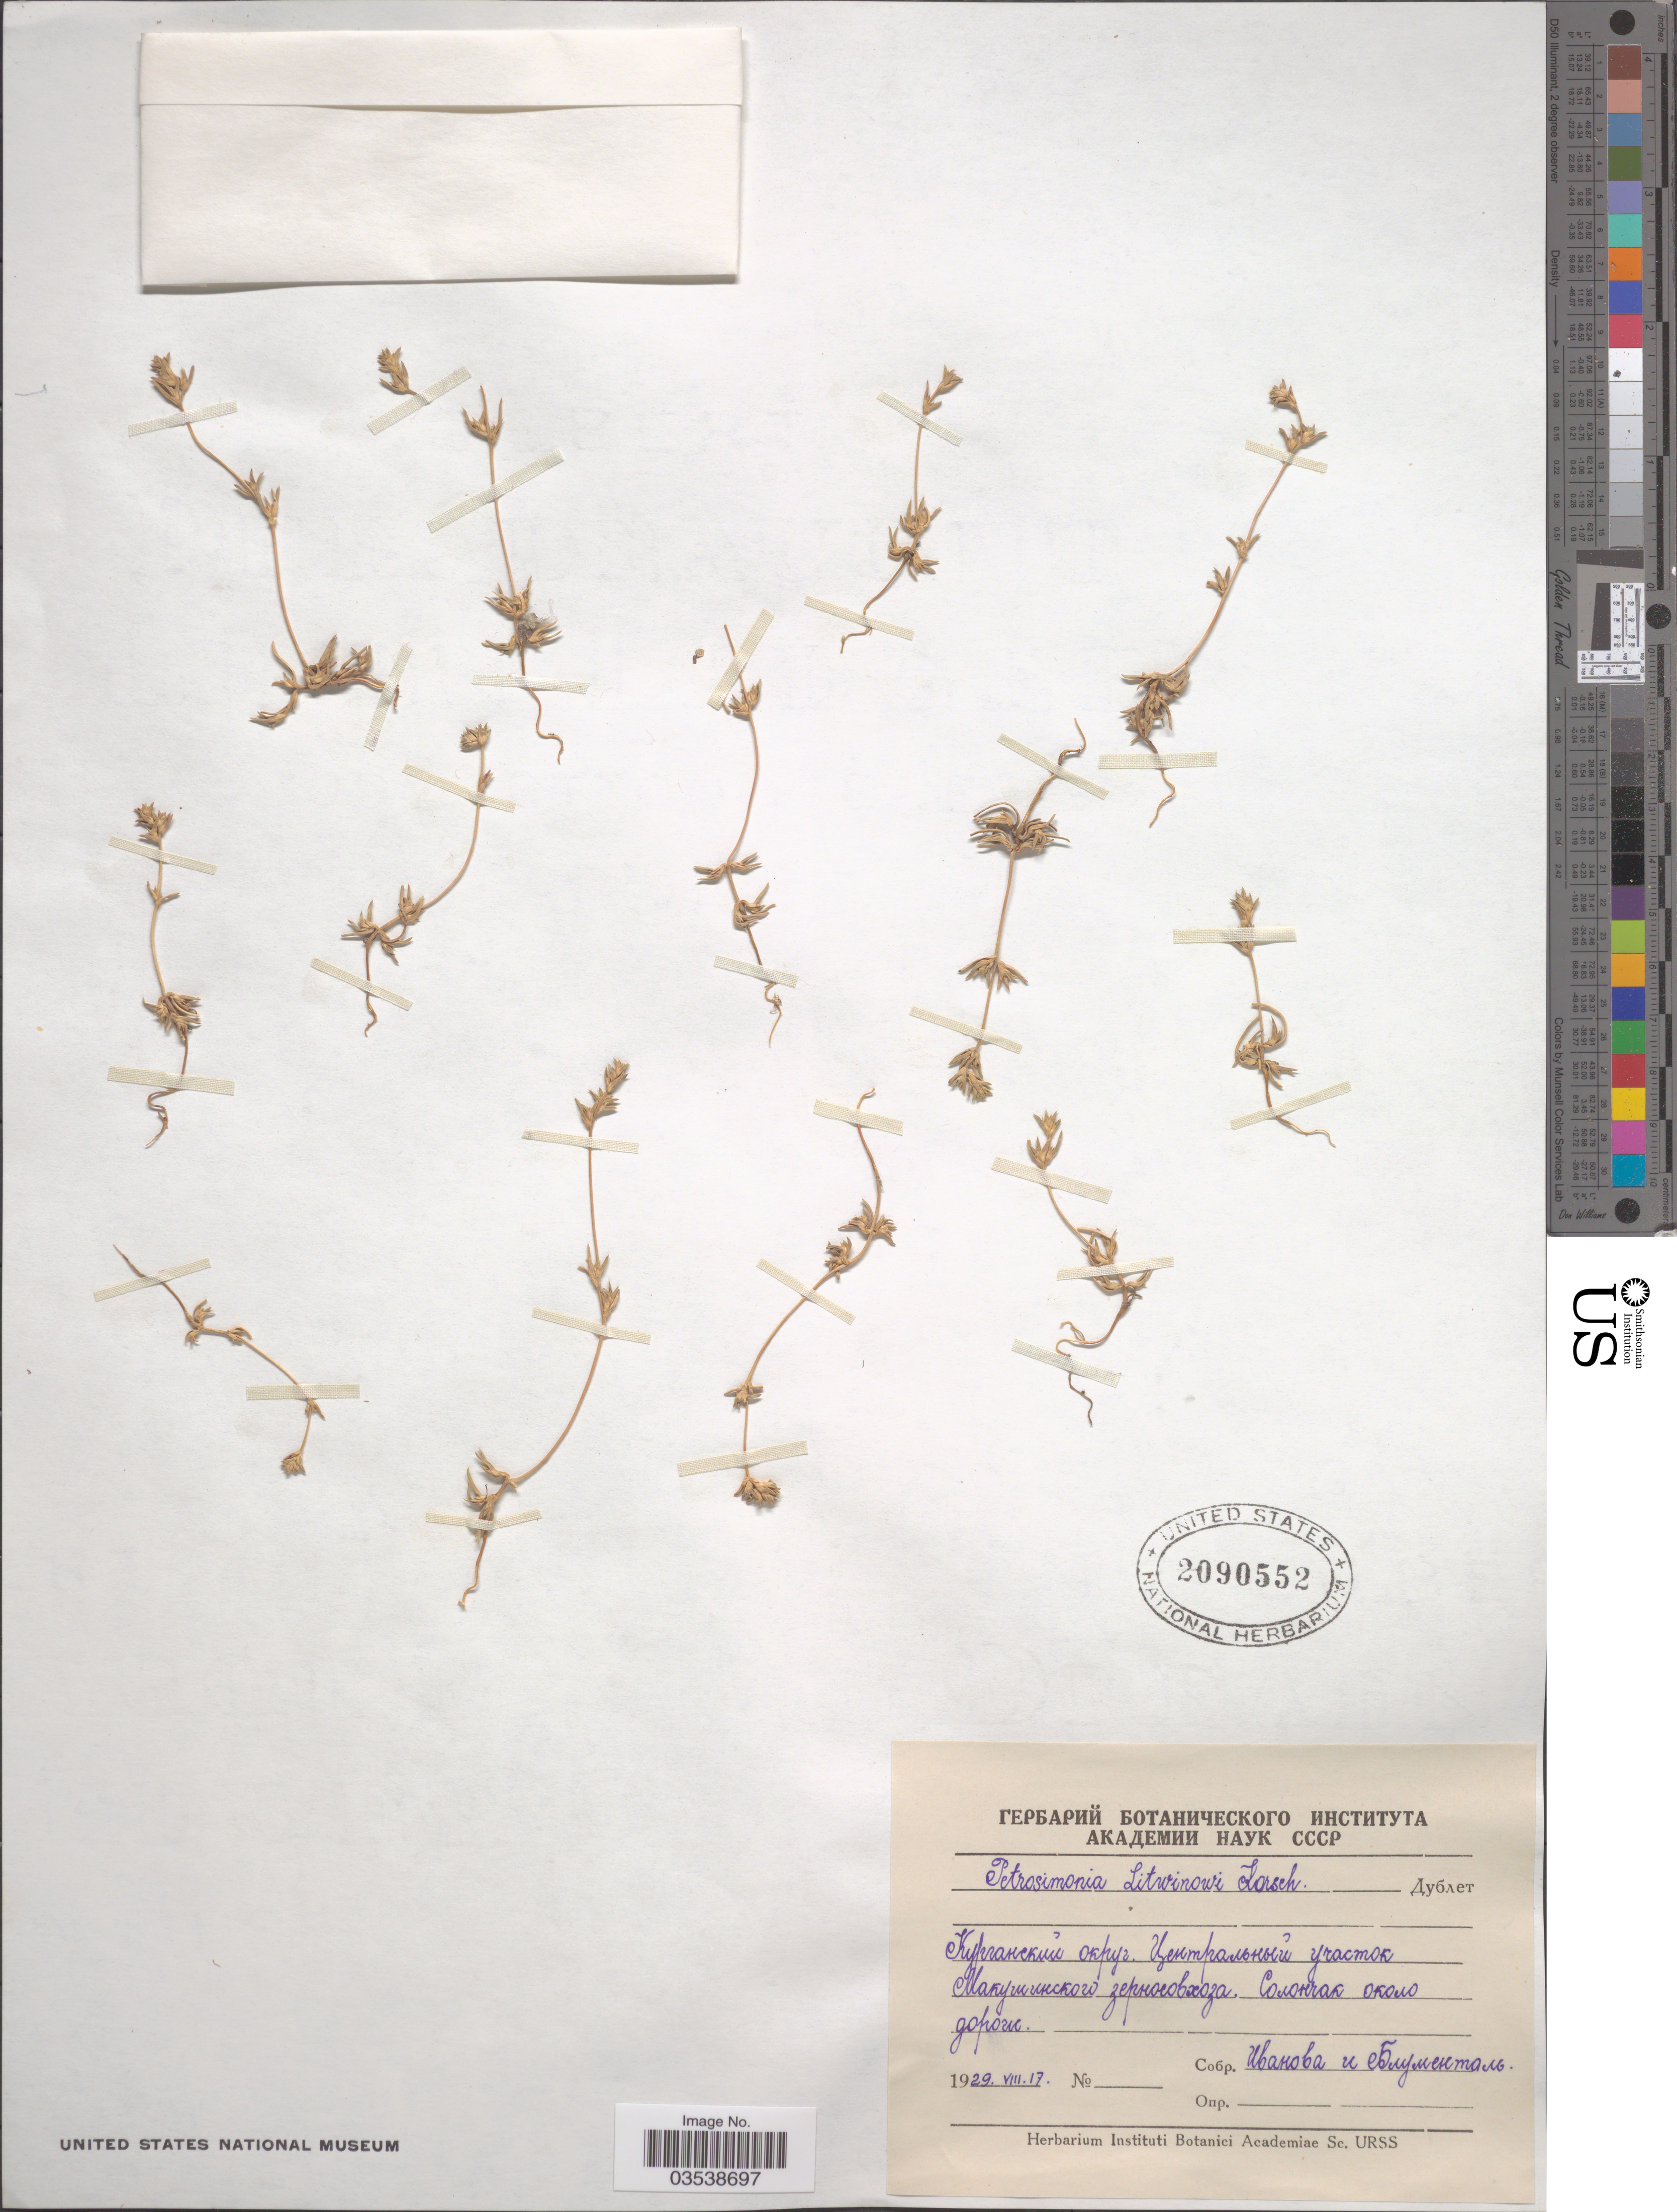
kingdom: Plantae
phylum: Tracheophyta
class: Magnoliopsida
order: Caryophyllales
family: Amaranthaceae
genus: Petrosimonia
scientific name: Petrosimonia litwinowi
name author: Korsh.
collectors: Ivanova & Blumental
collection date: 1929-08-17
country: Russian Federation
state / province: Kurgan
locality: Sovkhoz Makushinskiy.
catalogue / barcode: US 2090552